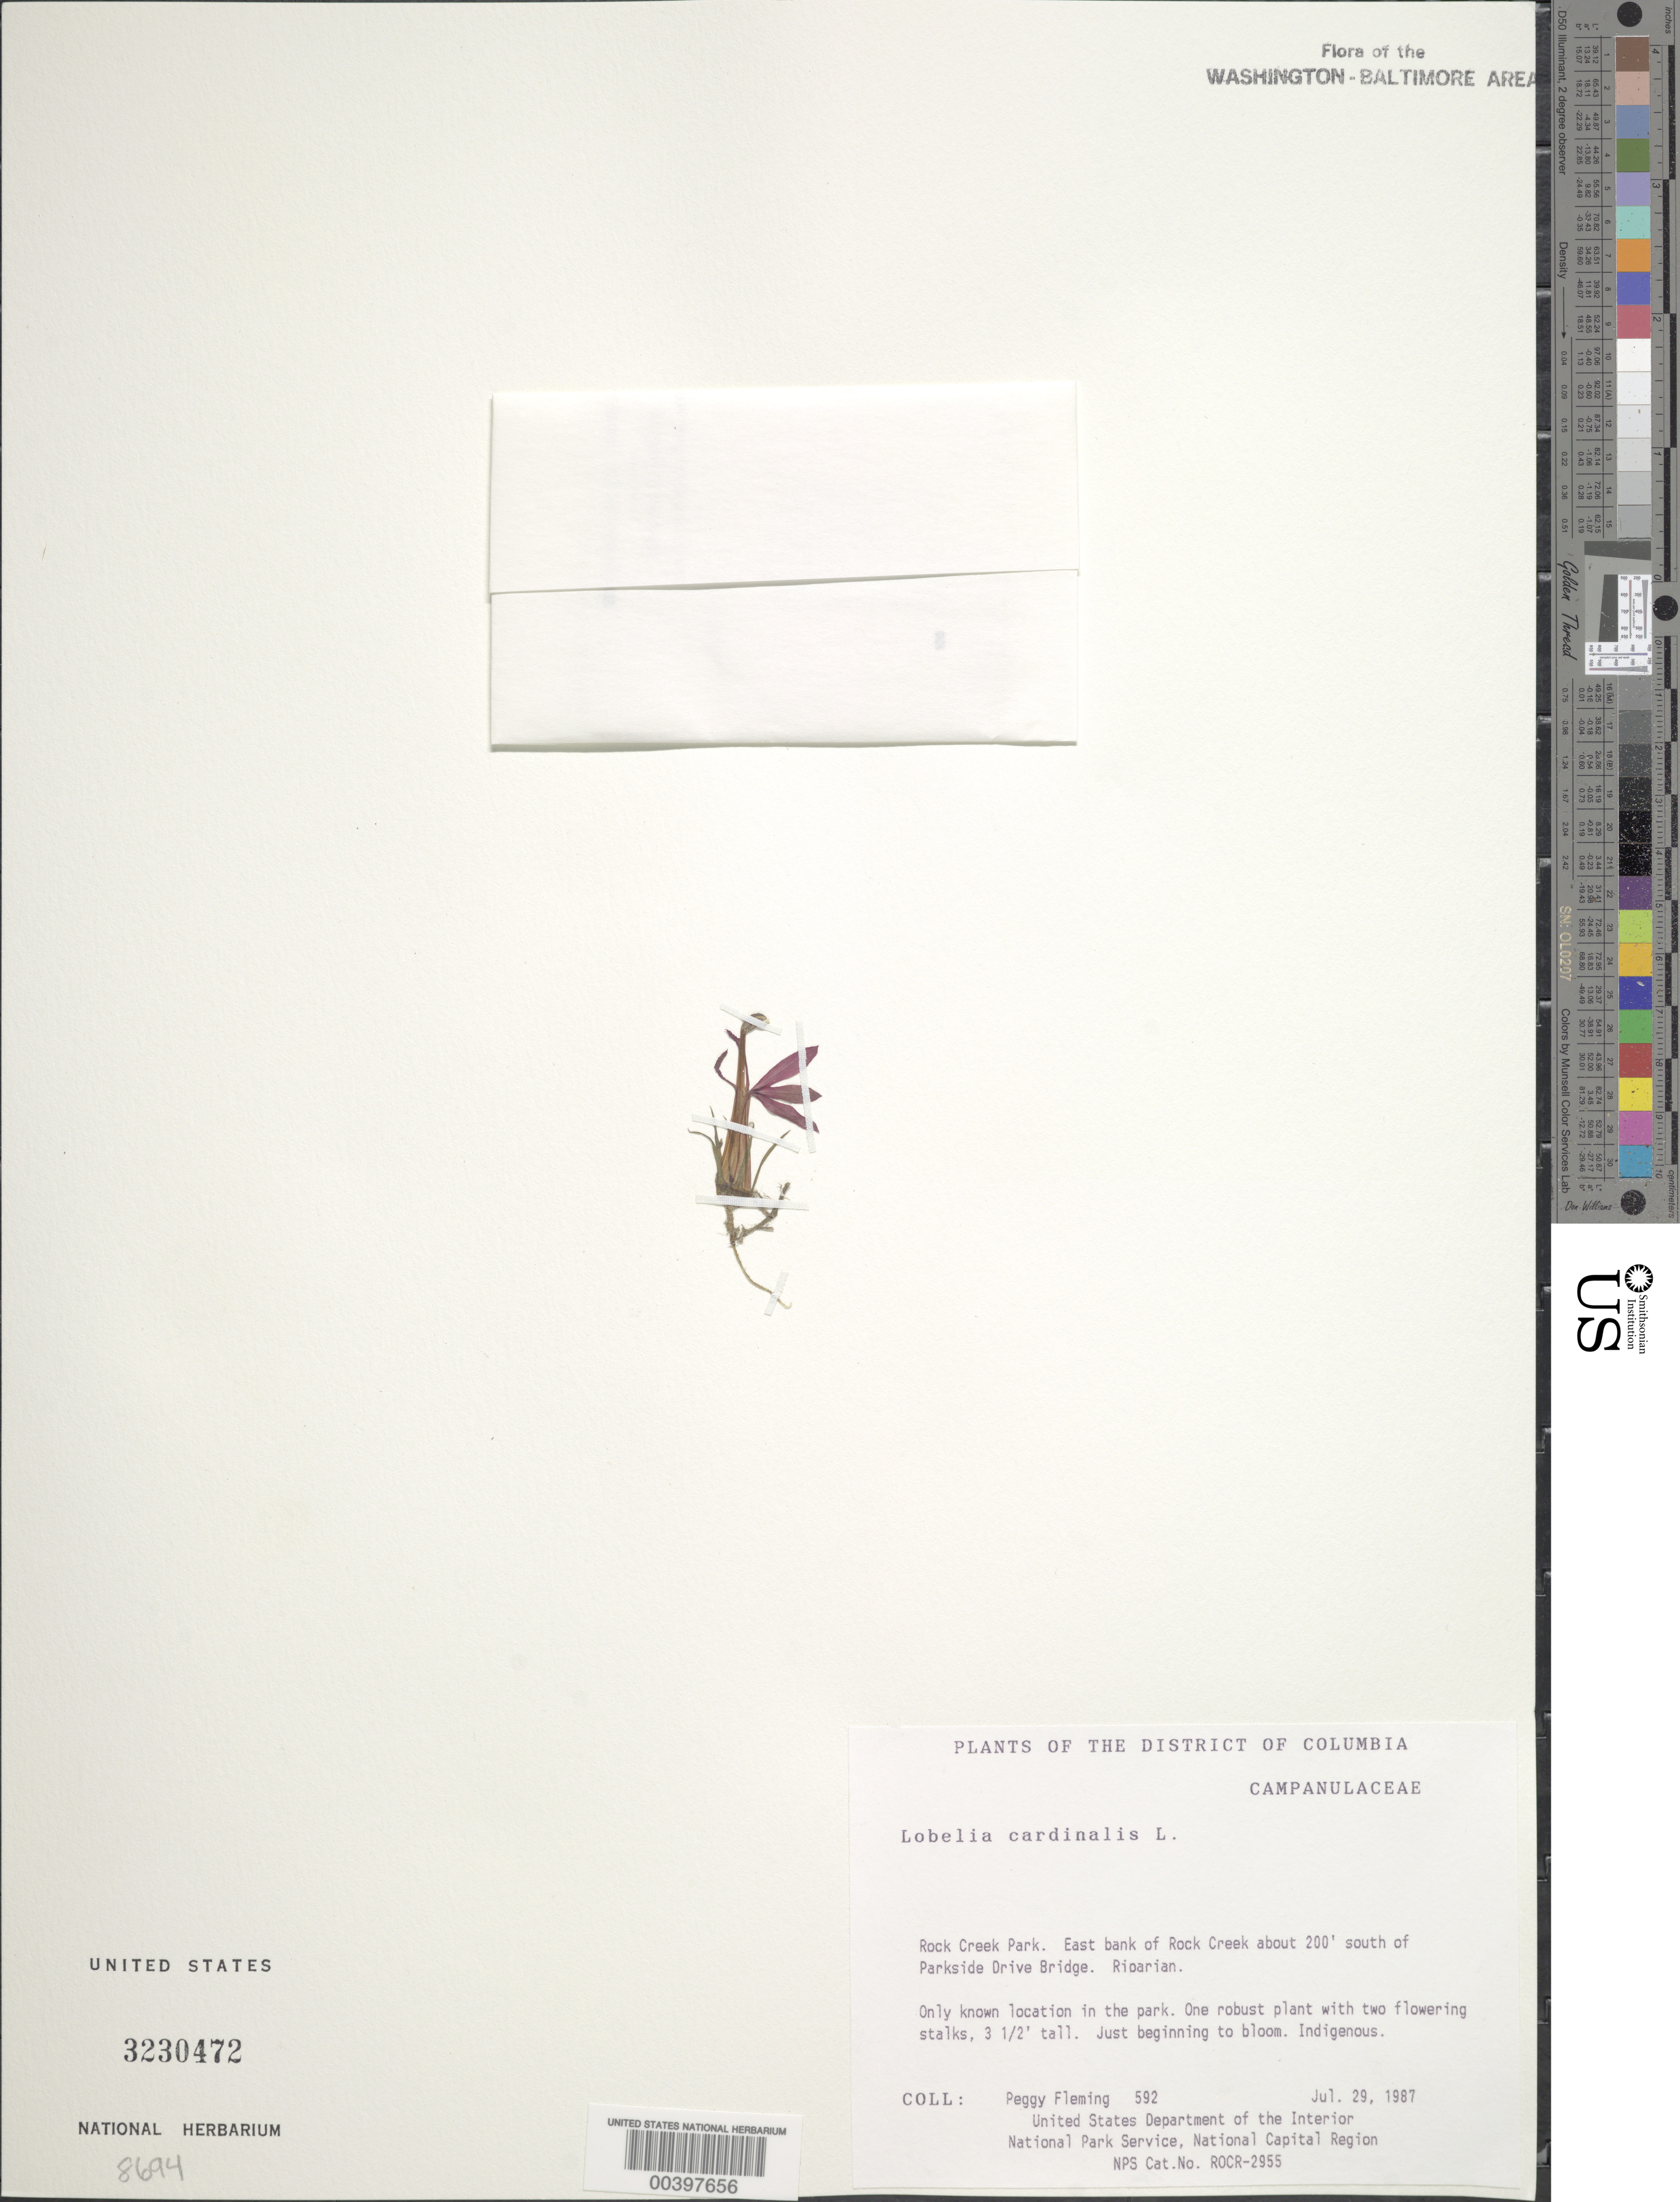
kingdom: Plantae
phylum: Tracheophyta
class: Magnoliopsida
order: Asterales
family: Campanulaceae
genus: Lobelia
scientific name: Lobelia cardinalis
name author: L.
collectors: P. Fleming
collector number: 592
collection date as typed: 29 Jul 1987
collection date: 1987-07-29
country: United States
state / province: District of Columbia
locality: Rock Creek Park, S of Parkside Drive Rock Creek Park & vicinity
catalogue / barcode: US 3230472